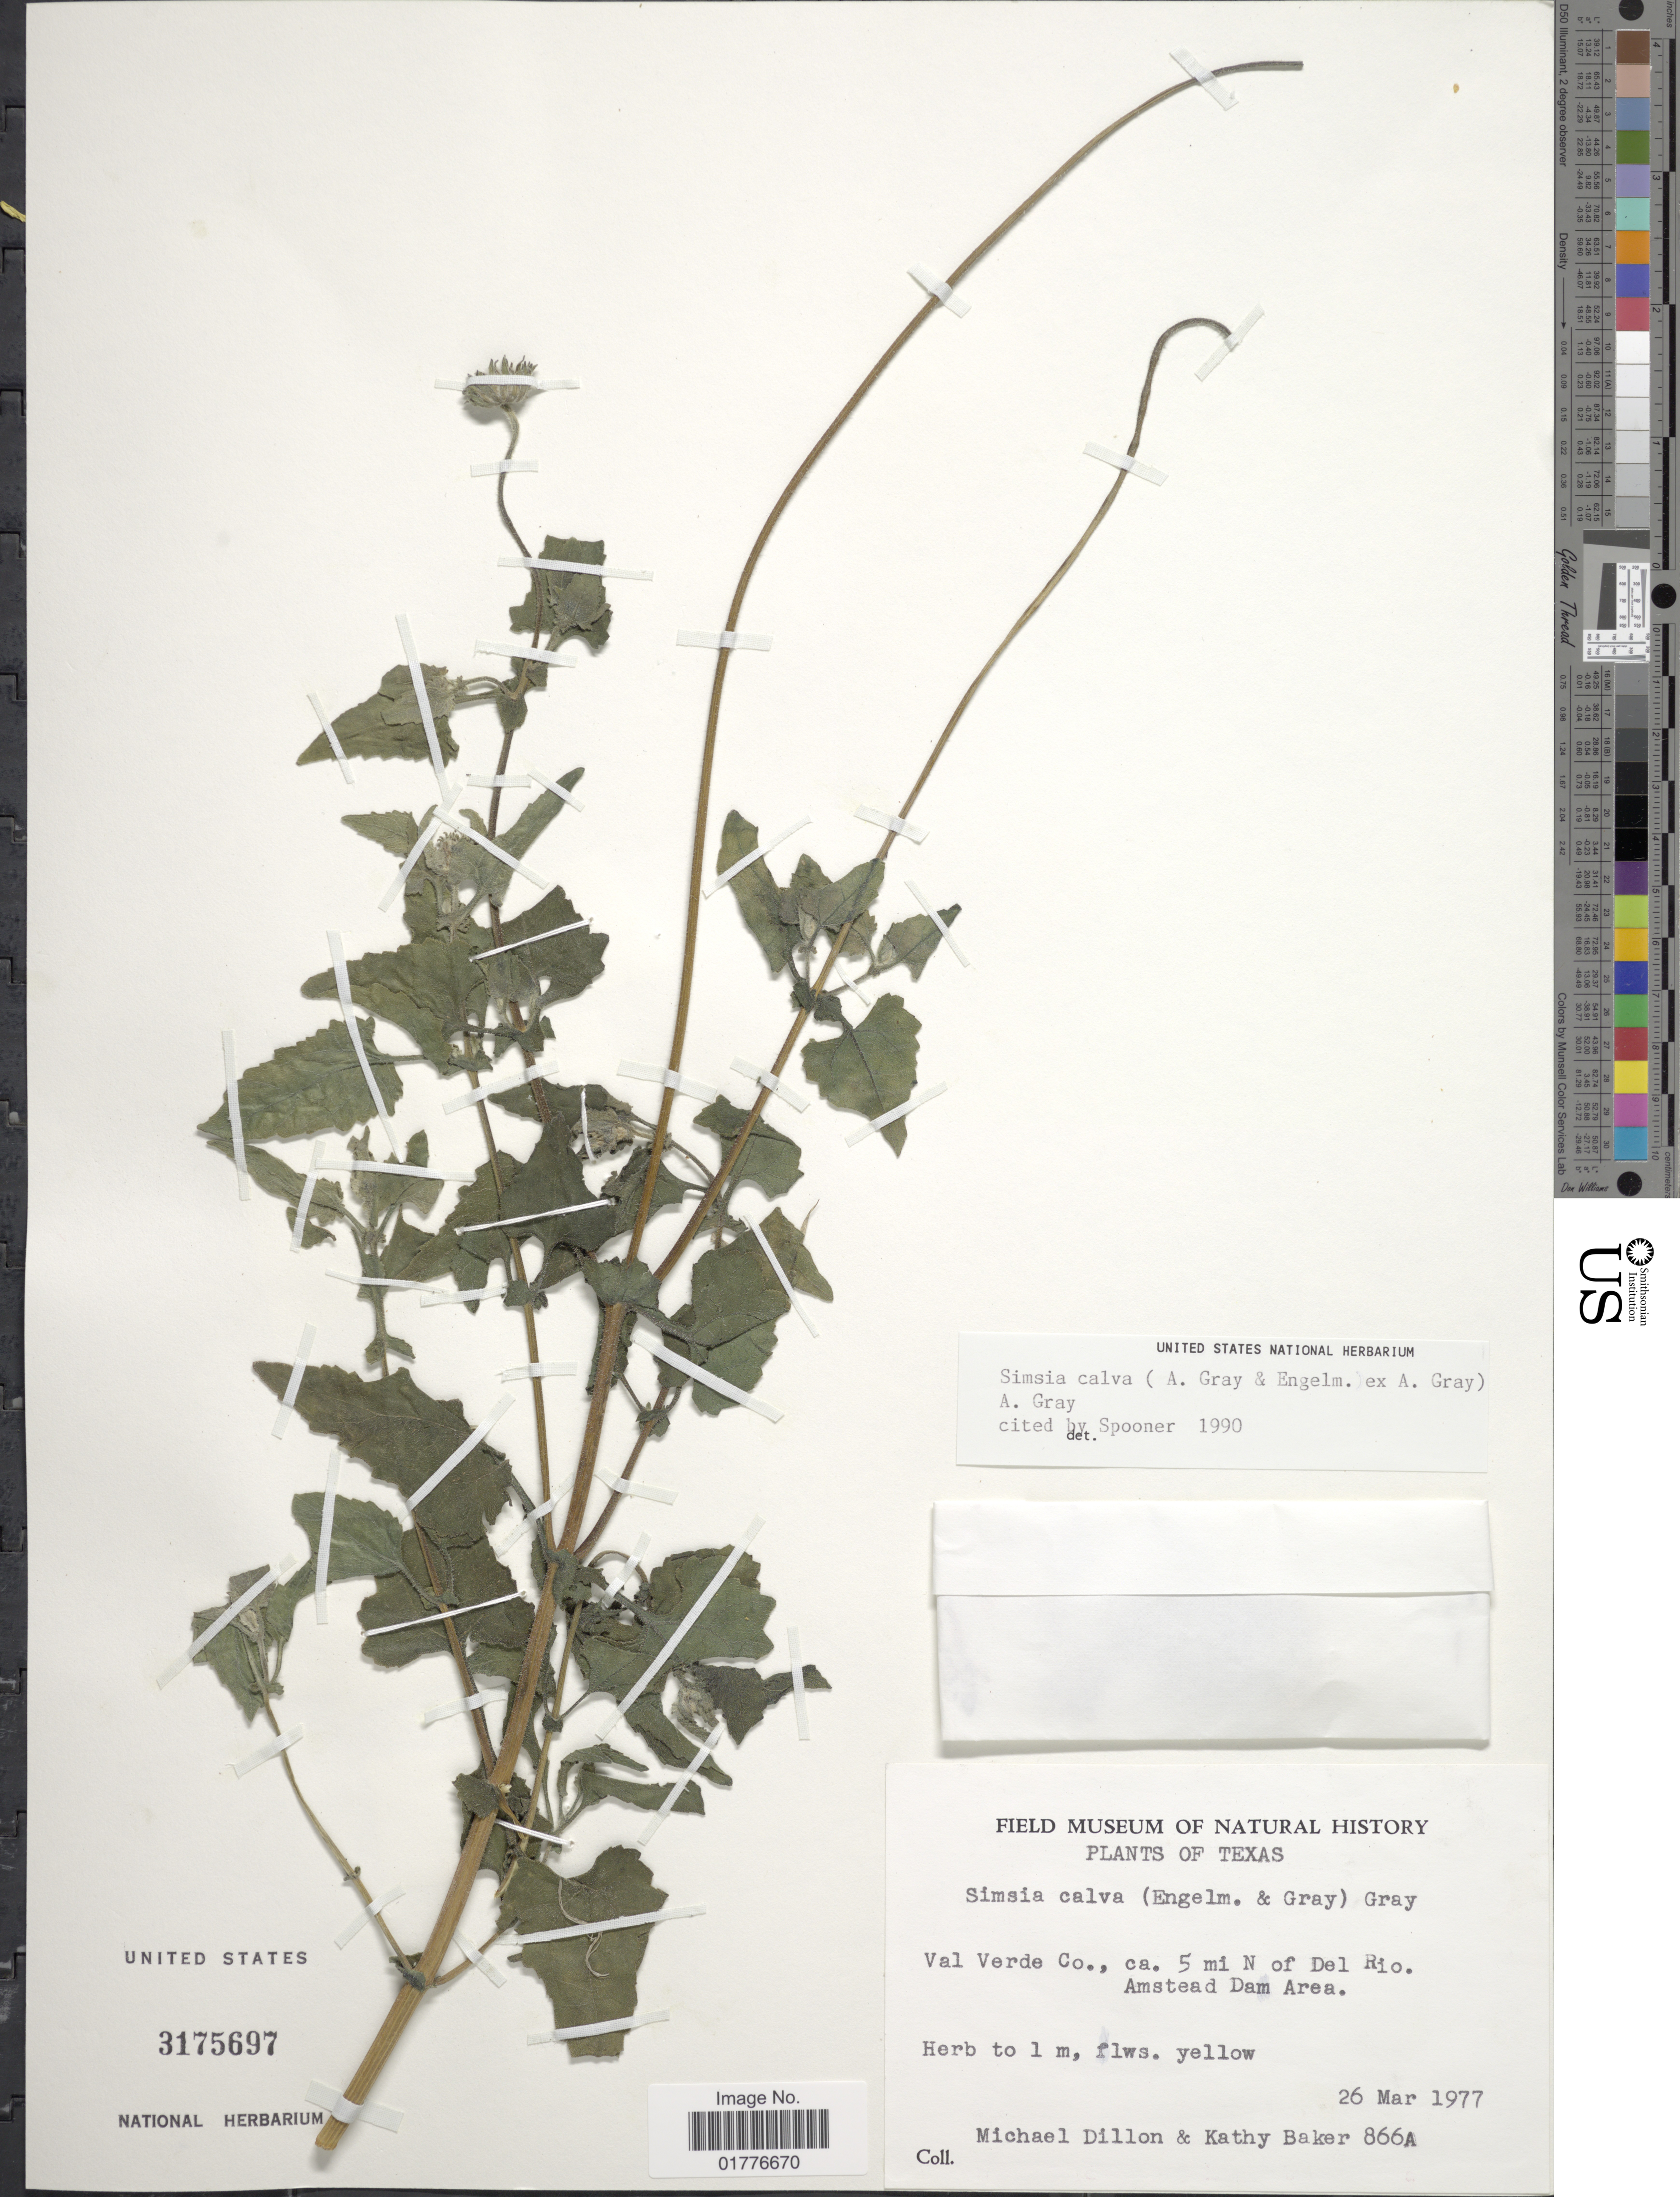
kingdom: Plantae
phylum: Tracheophyta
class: Magnoliopsida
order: Asterales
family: Asteraceae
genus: Simsia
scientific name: Simsia calva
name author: A. Gray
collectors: M. O. Dillon & K. Baker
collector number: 866A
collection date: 1977-03-26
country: United States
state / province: Texas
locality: Val Verde Co., ca. 5 mi. N of Del Rio. Amstead Dam Area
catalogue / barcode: US 3175697